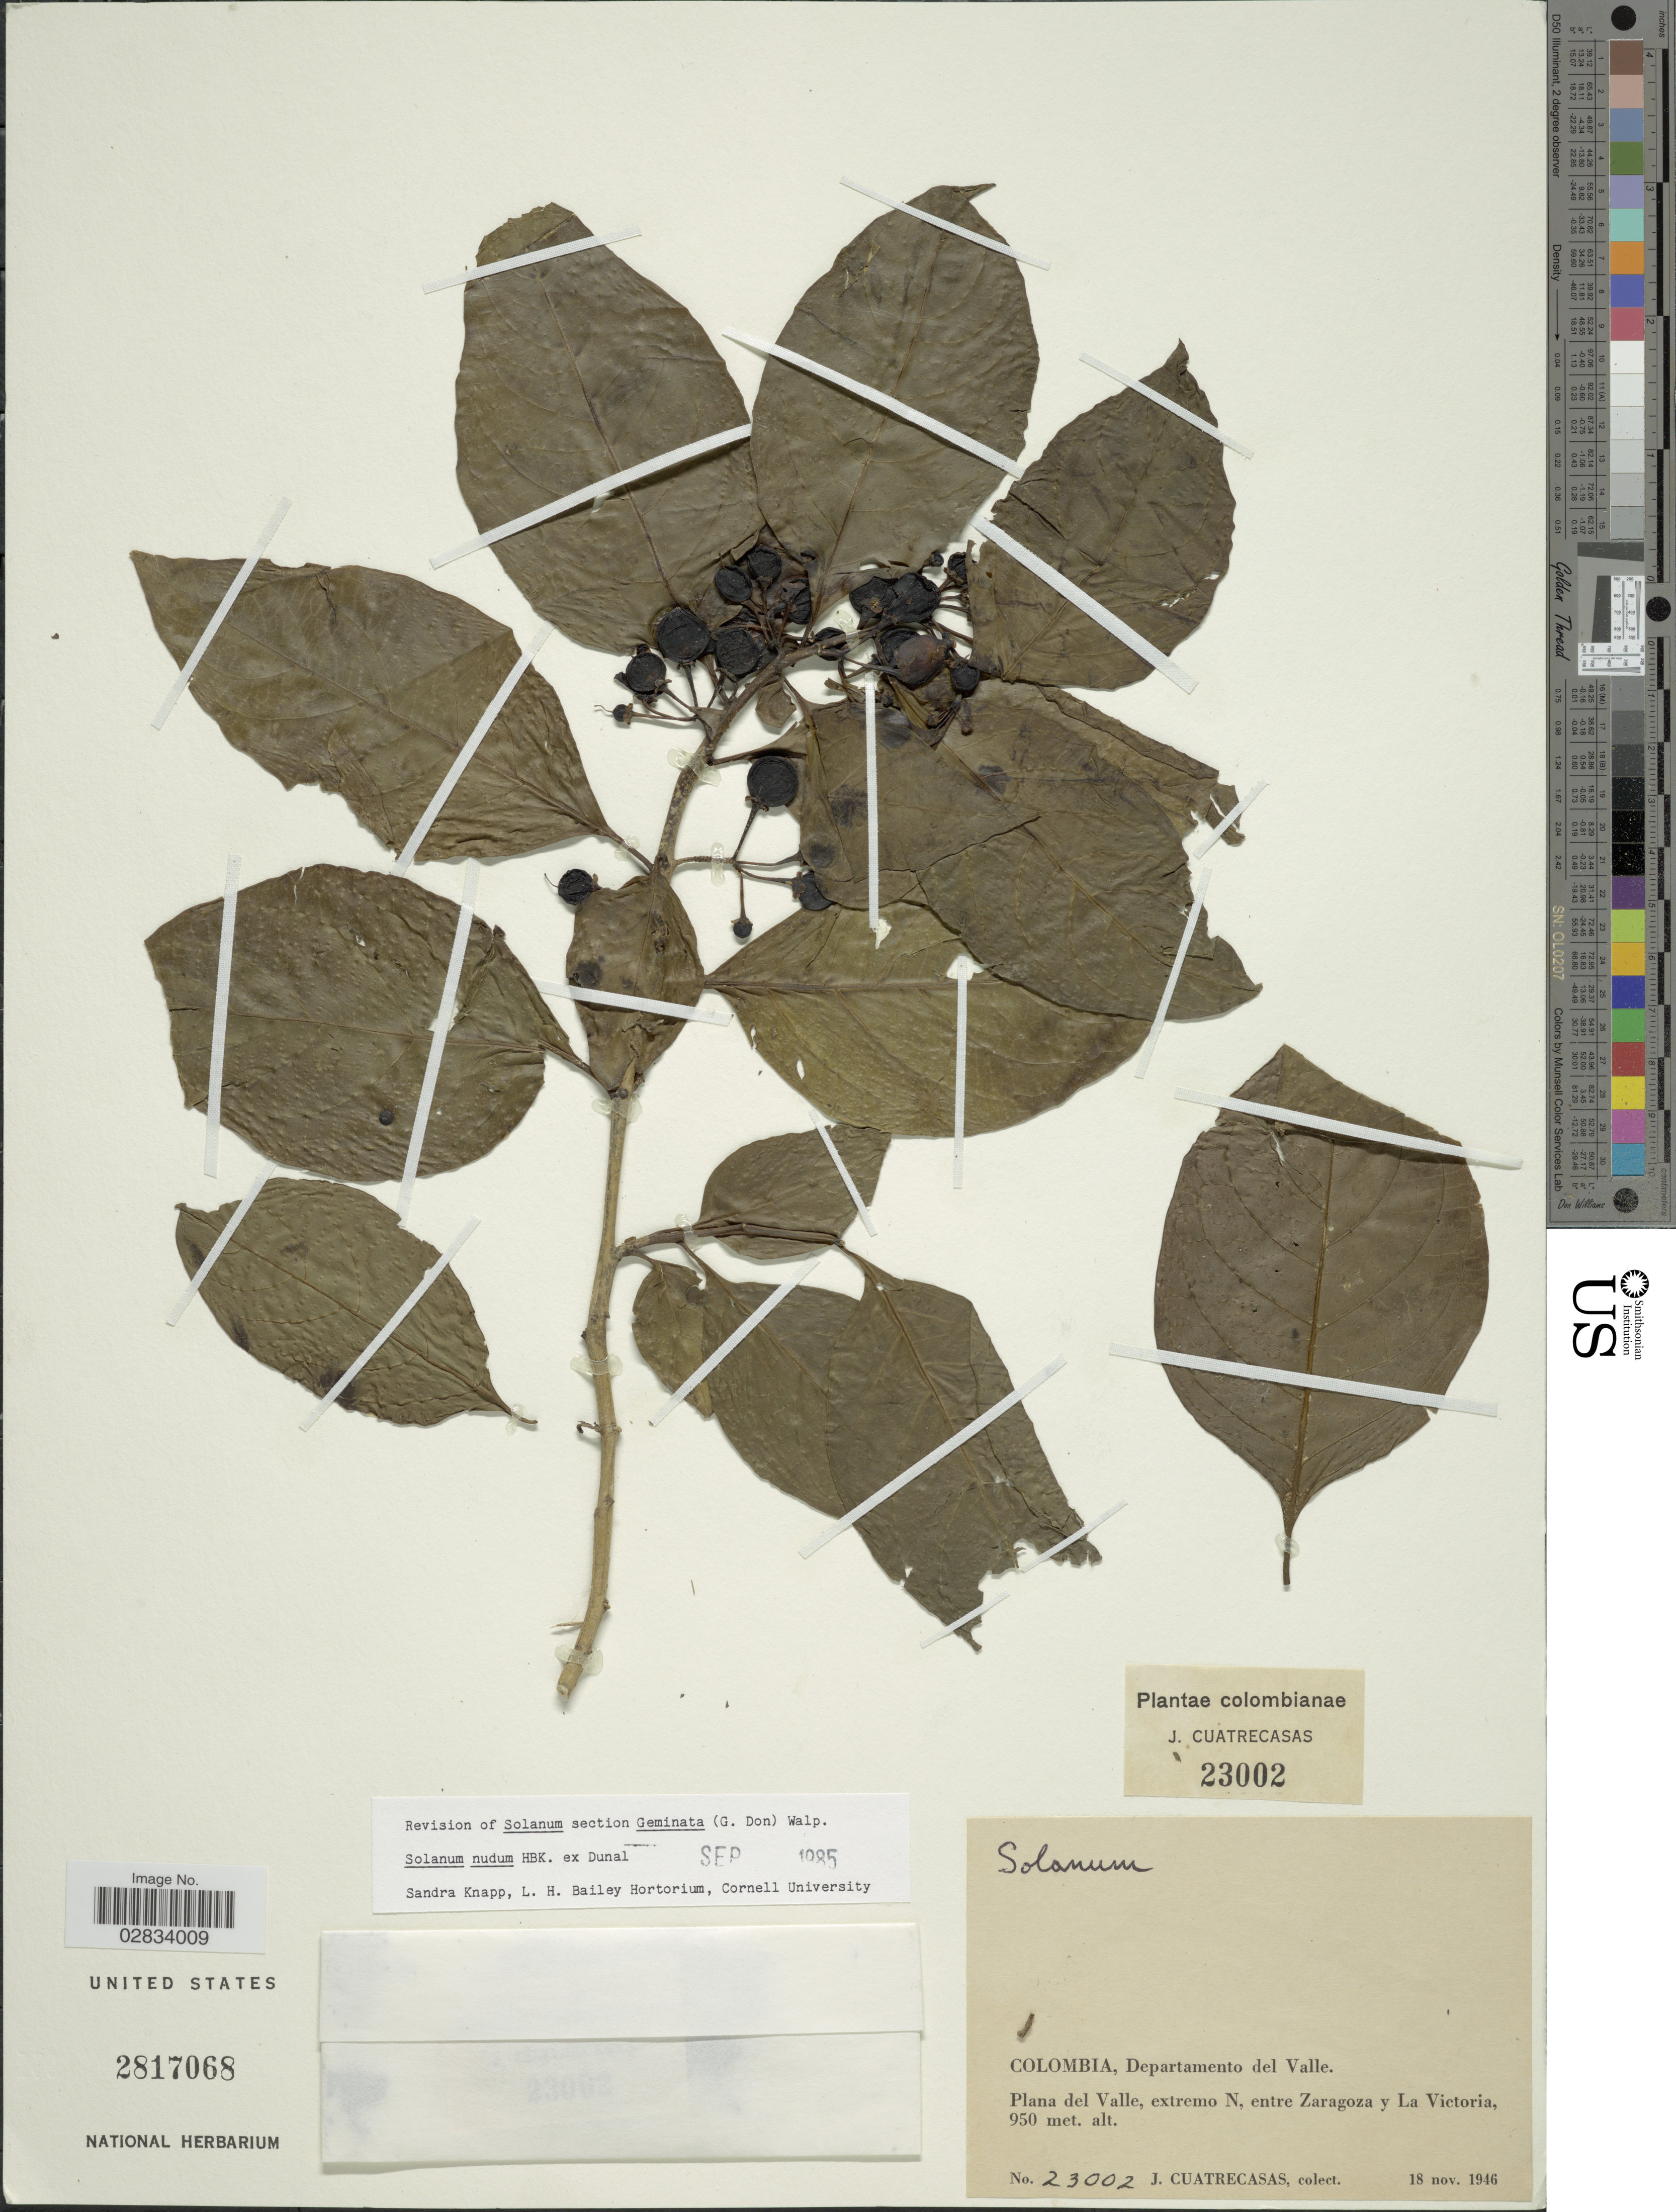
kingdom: Plantae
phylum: Tracheophyta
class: Magnoliopsida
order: Solanales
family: Solanaceae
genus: Solanum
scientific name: Solanum nudum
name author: Dunal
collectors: J. Cuatrecasas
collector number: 23002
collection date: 1946-11-18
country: Colombia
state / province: Valle del Cauca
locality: Departamento del Valle, Plana del Valle, extremo N, entre Zaragoza y La Victoria.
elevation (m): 950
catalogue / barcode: US 2817068